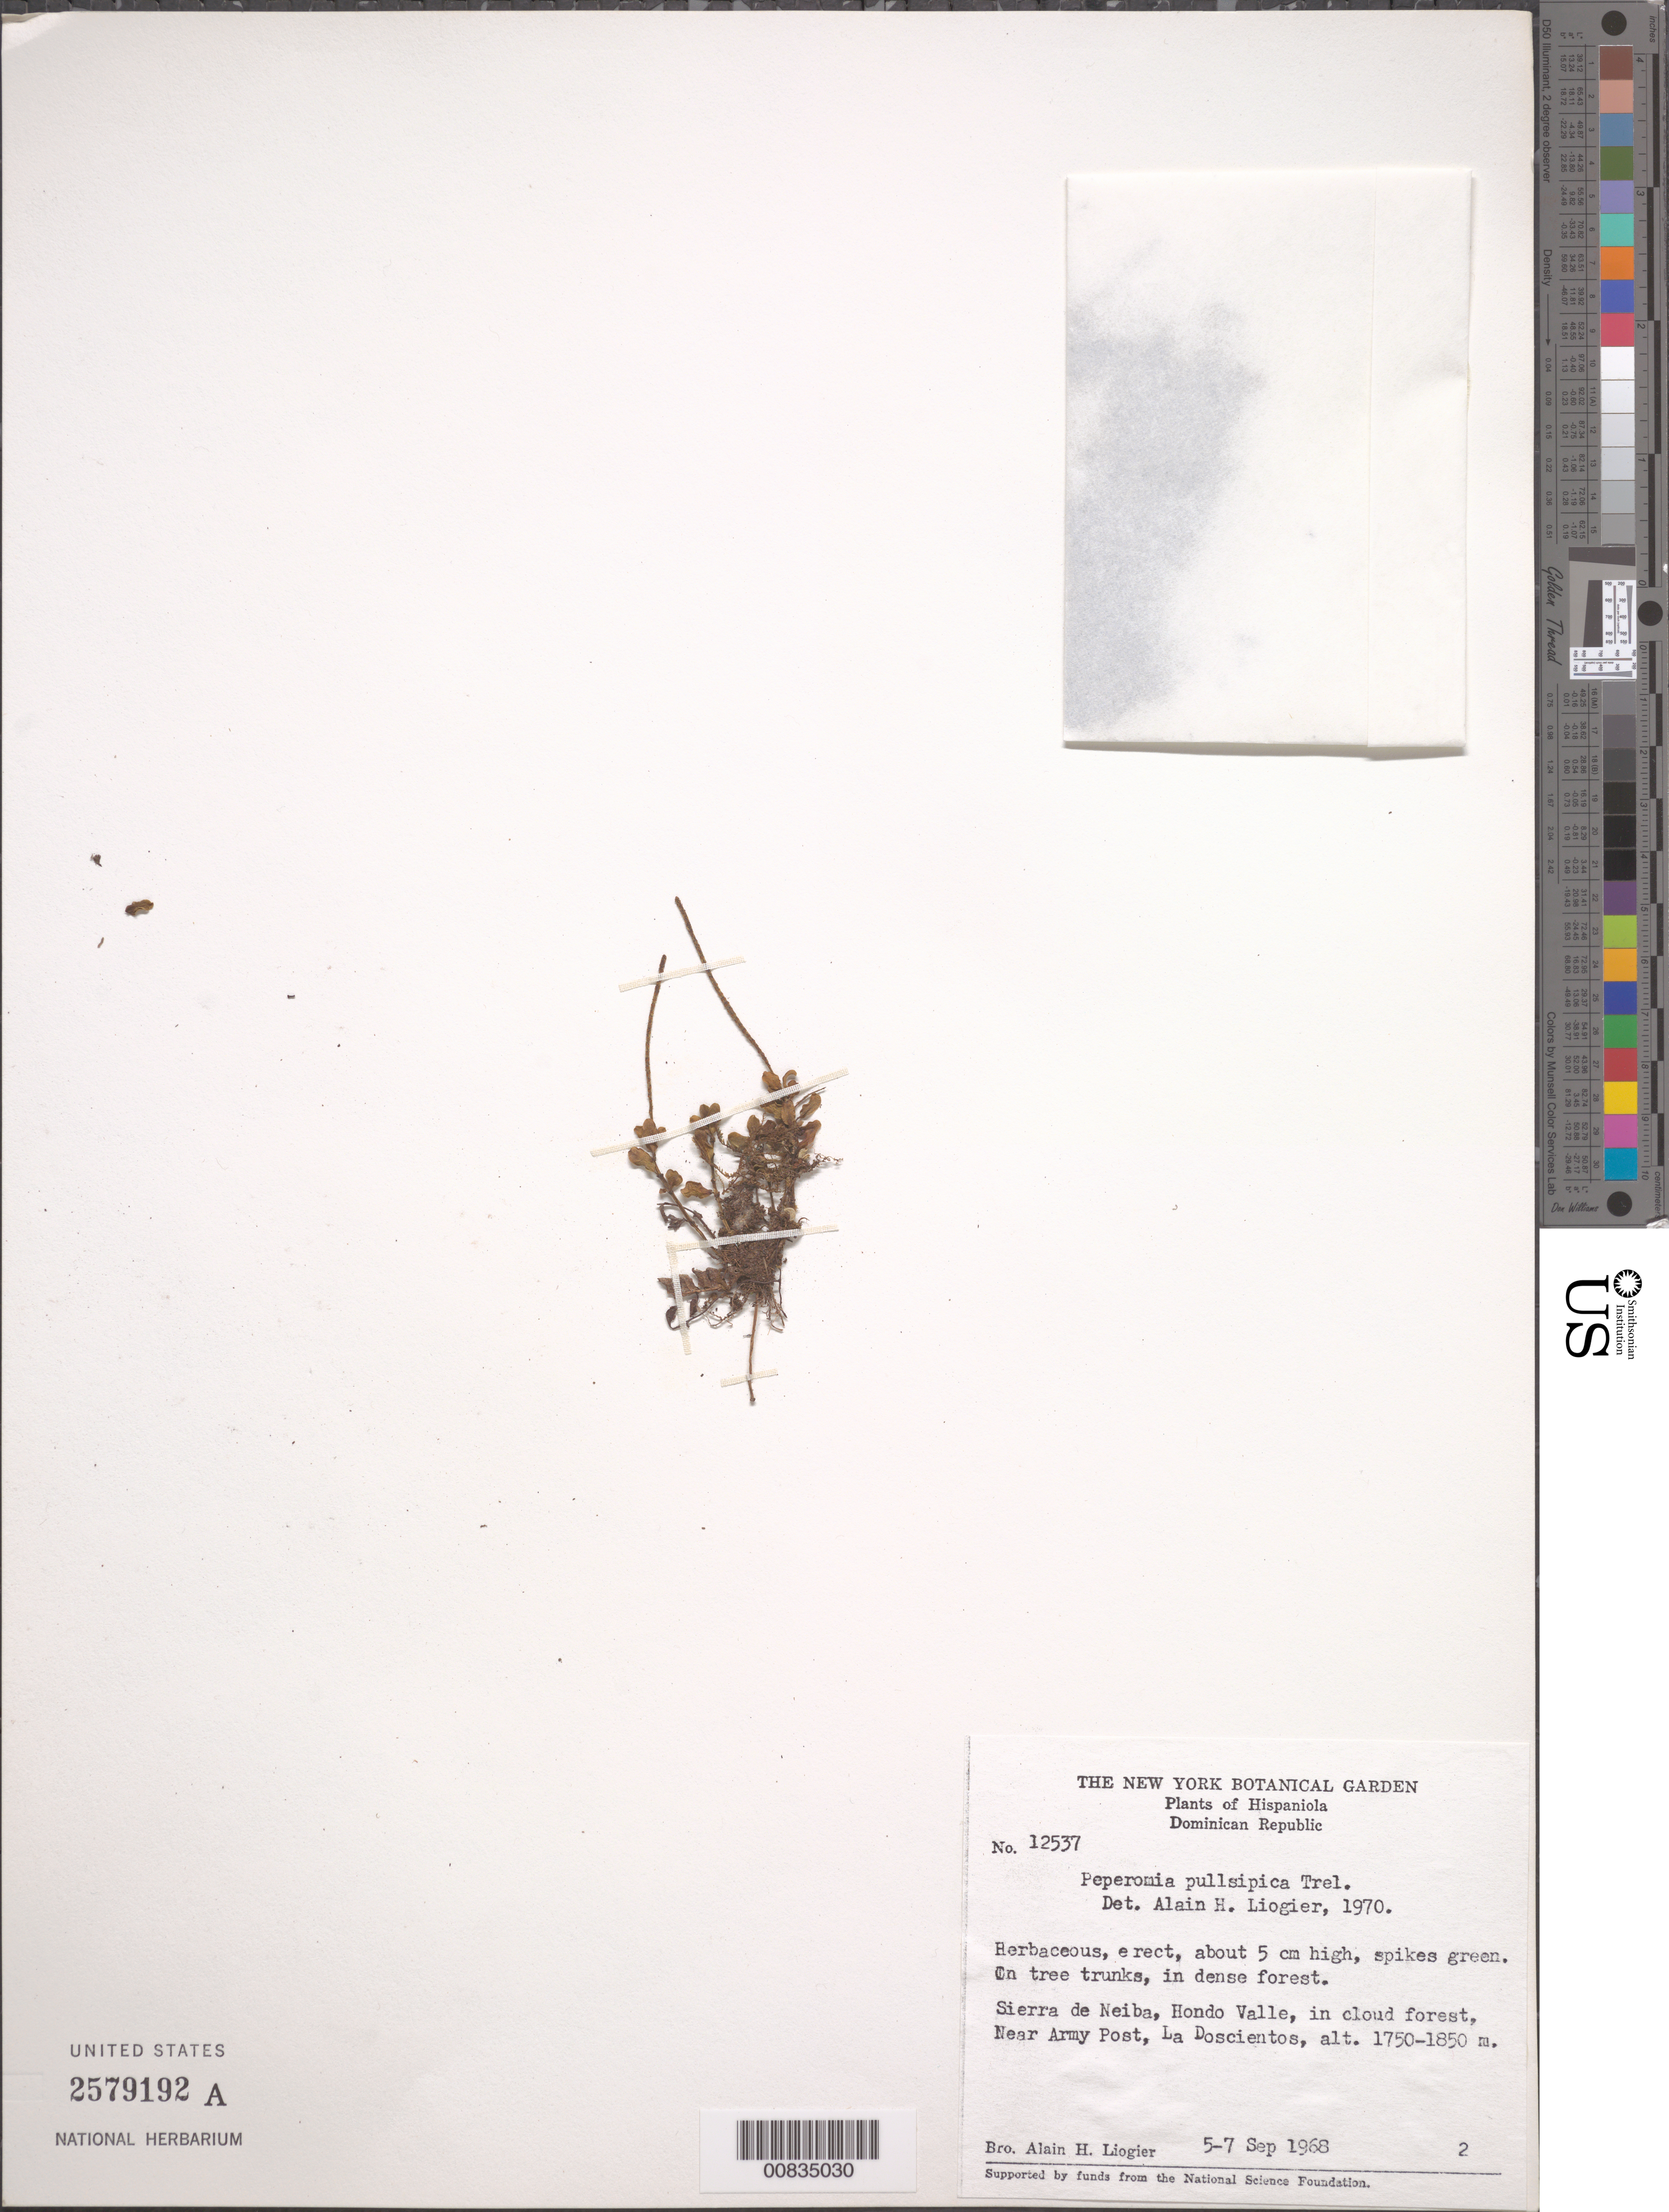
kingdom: Plantae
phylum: Tracheophyta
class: Magnoliopsida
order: Piperales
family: Piperaceae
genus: Peperomia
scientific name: Peperomia pullispica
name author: Trel.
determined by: Liogier, Alain H.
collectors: A. H. Liogier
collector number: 12537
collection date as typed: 05 Sep 1968 to 07 Sep 1968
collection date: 1968-09-05/1968-09-07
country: Dominican Republic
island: Hispaniola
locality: Sierra de Neiba, Hondo Valle, near Army Post, La Doscientos.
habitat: On tree trunks, in dense cloud forest.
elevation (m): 1750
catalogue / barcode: US 2579192A